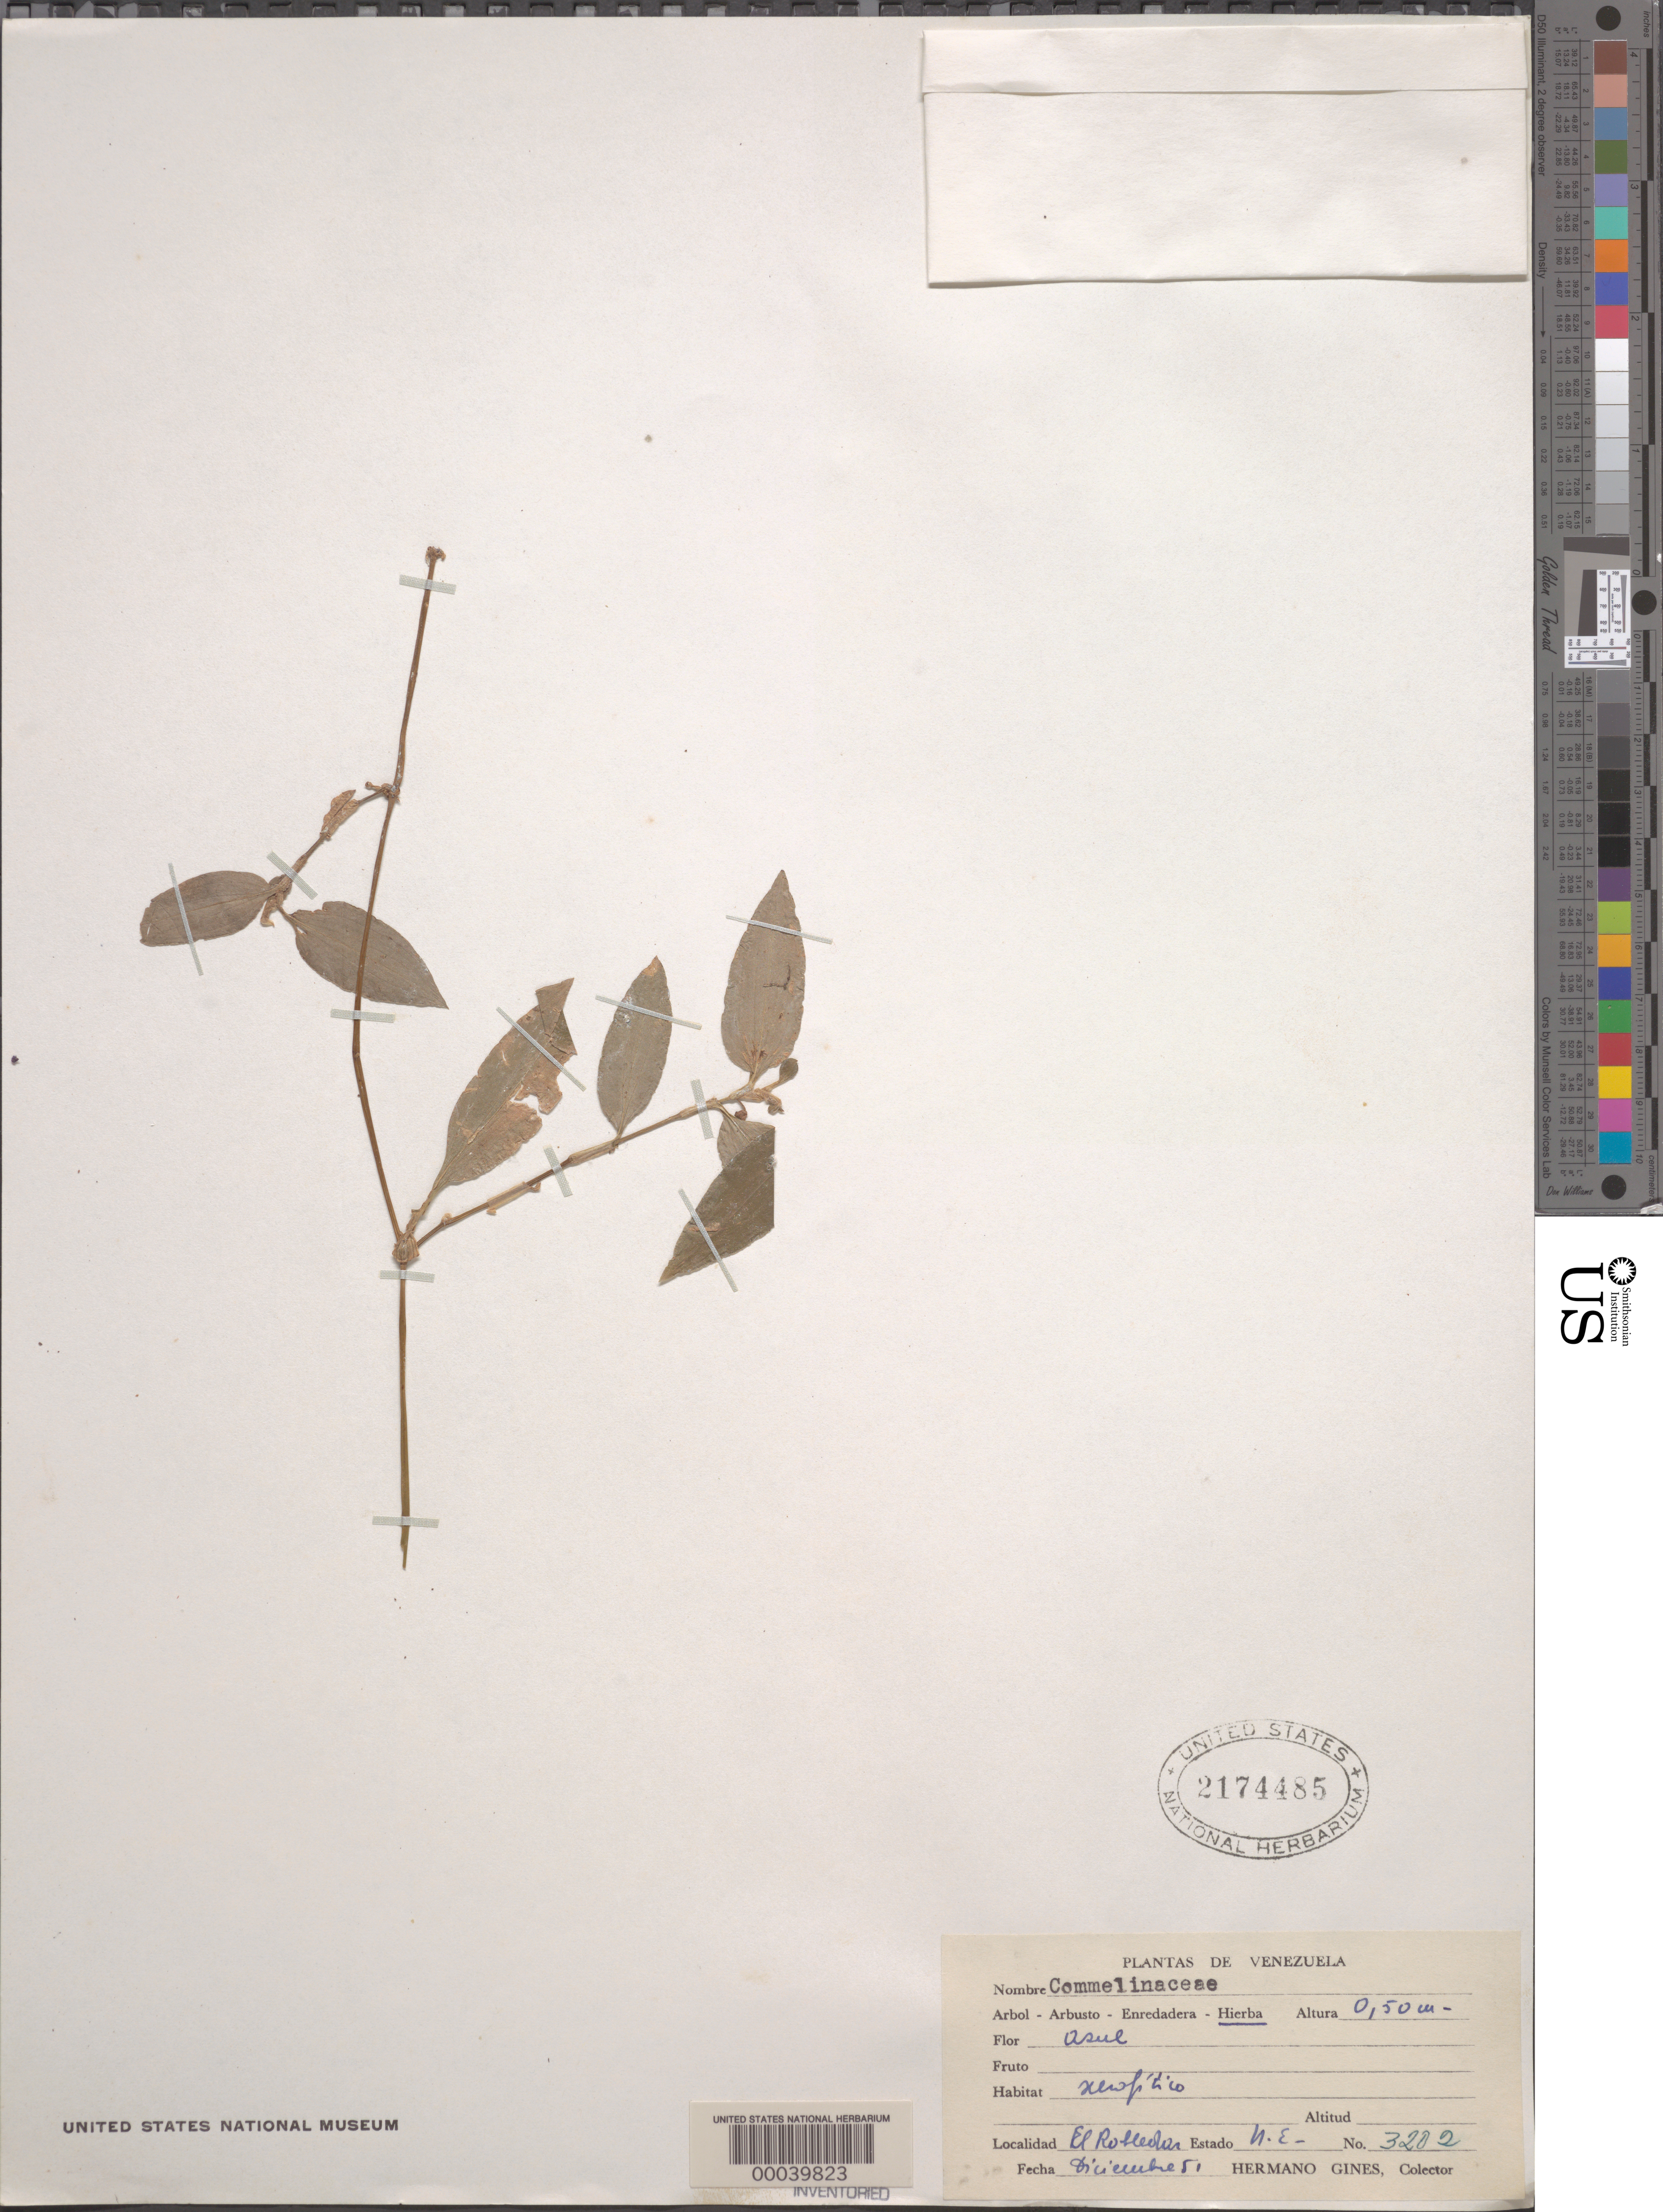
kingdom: Plantae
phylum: Tracheophyta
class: Liliopsida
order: Commelinales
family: Commelinaceae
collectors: Bro. Gines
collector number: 3202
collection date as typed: Dec 1951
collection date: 1951-12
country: Venezuela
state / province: Mérida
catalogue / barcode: US 2174485